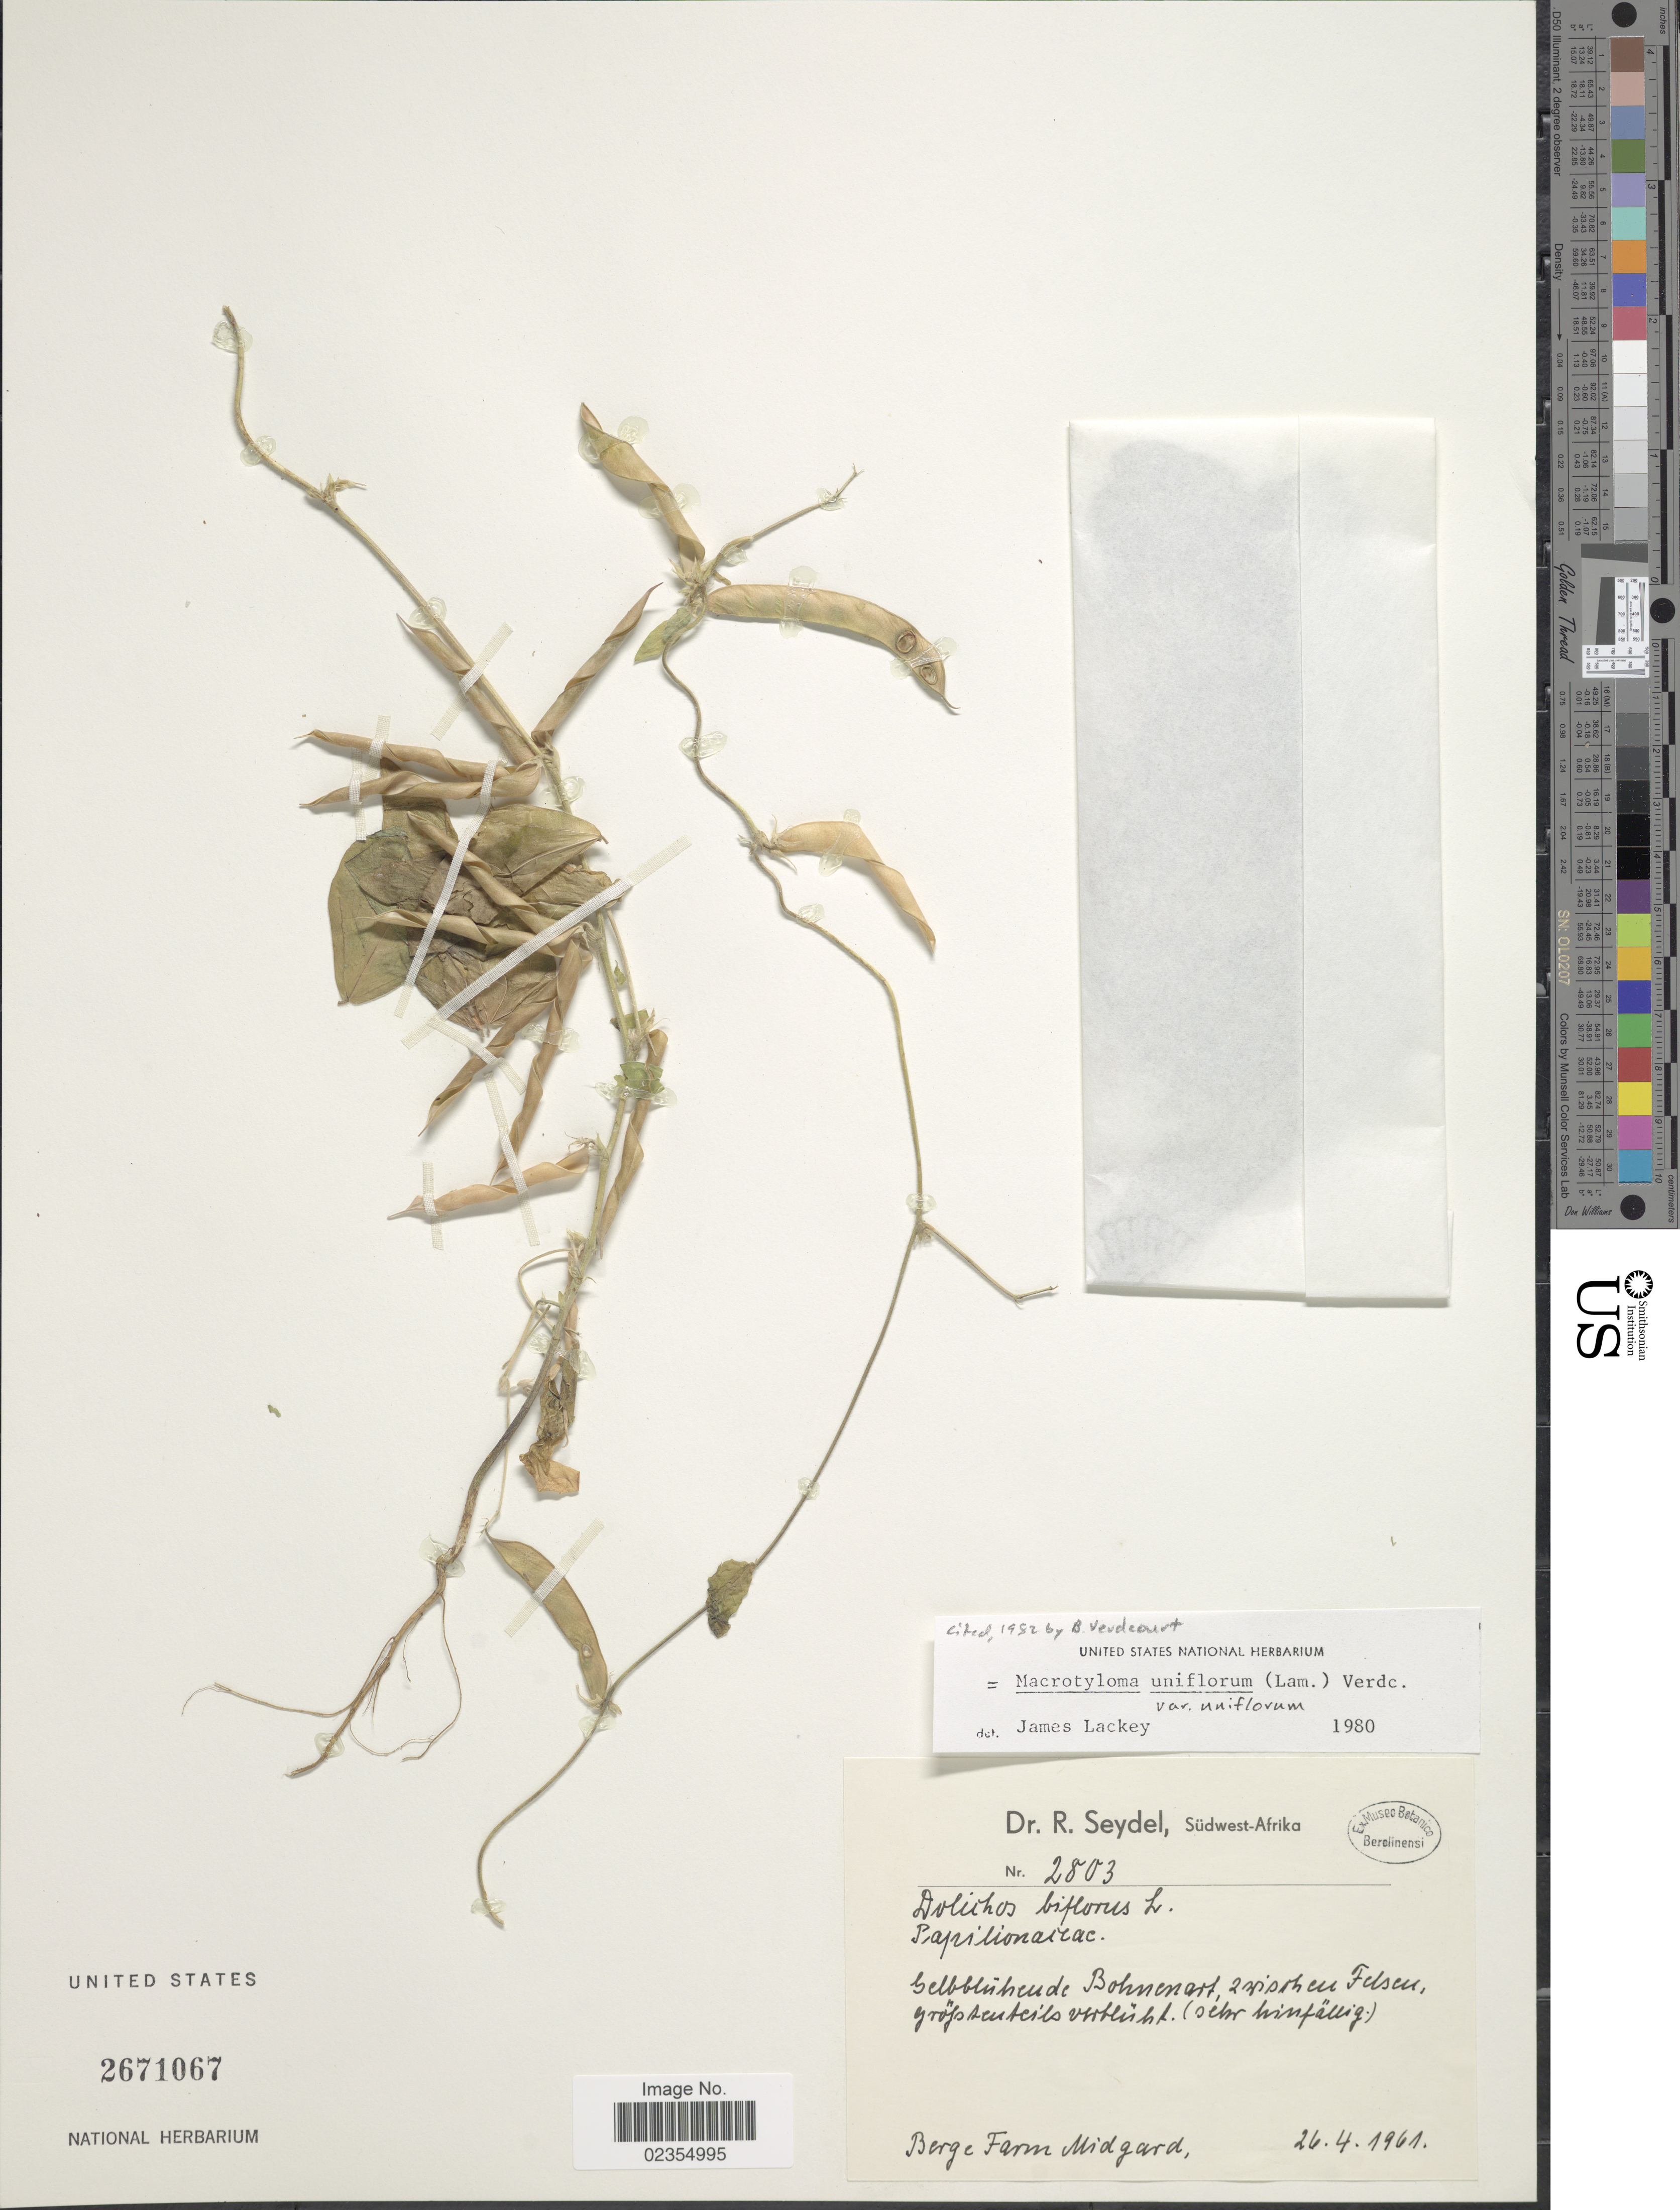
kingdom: Plantae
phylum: Tracheophyta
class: Magnoliopsida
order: Fabales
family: Fabaceae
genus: Macrotyloma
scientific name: Macrotyloma uniflorum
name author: (Lam.) Verdc.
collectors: R. Seydel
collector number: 2803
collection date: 1961-04-26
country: Namibia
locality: Südwest-Afrika. gelbbluheude Bohnenarf, zwischen Felsen grofs senteits verblucht. (sehr hinfallig) [Southwest Africa, yellow-flowering type of bean, largely surrounded by rocks (very lapsed)] Berge Farm Midgard.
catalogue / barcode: US 2671067